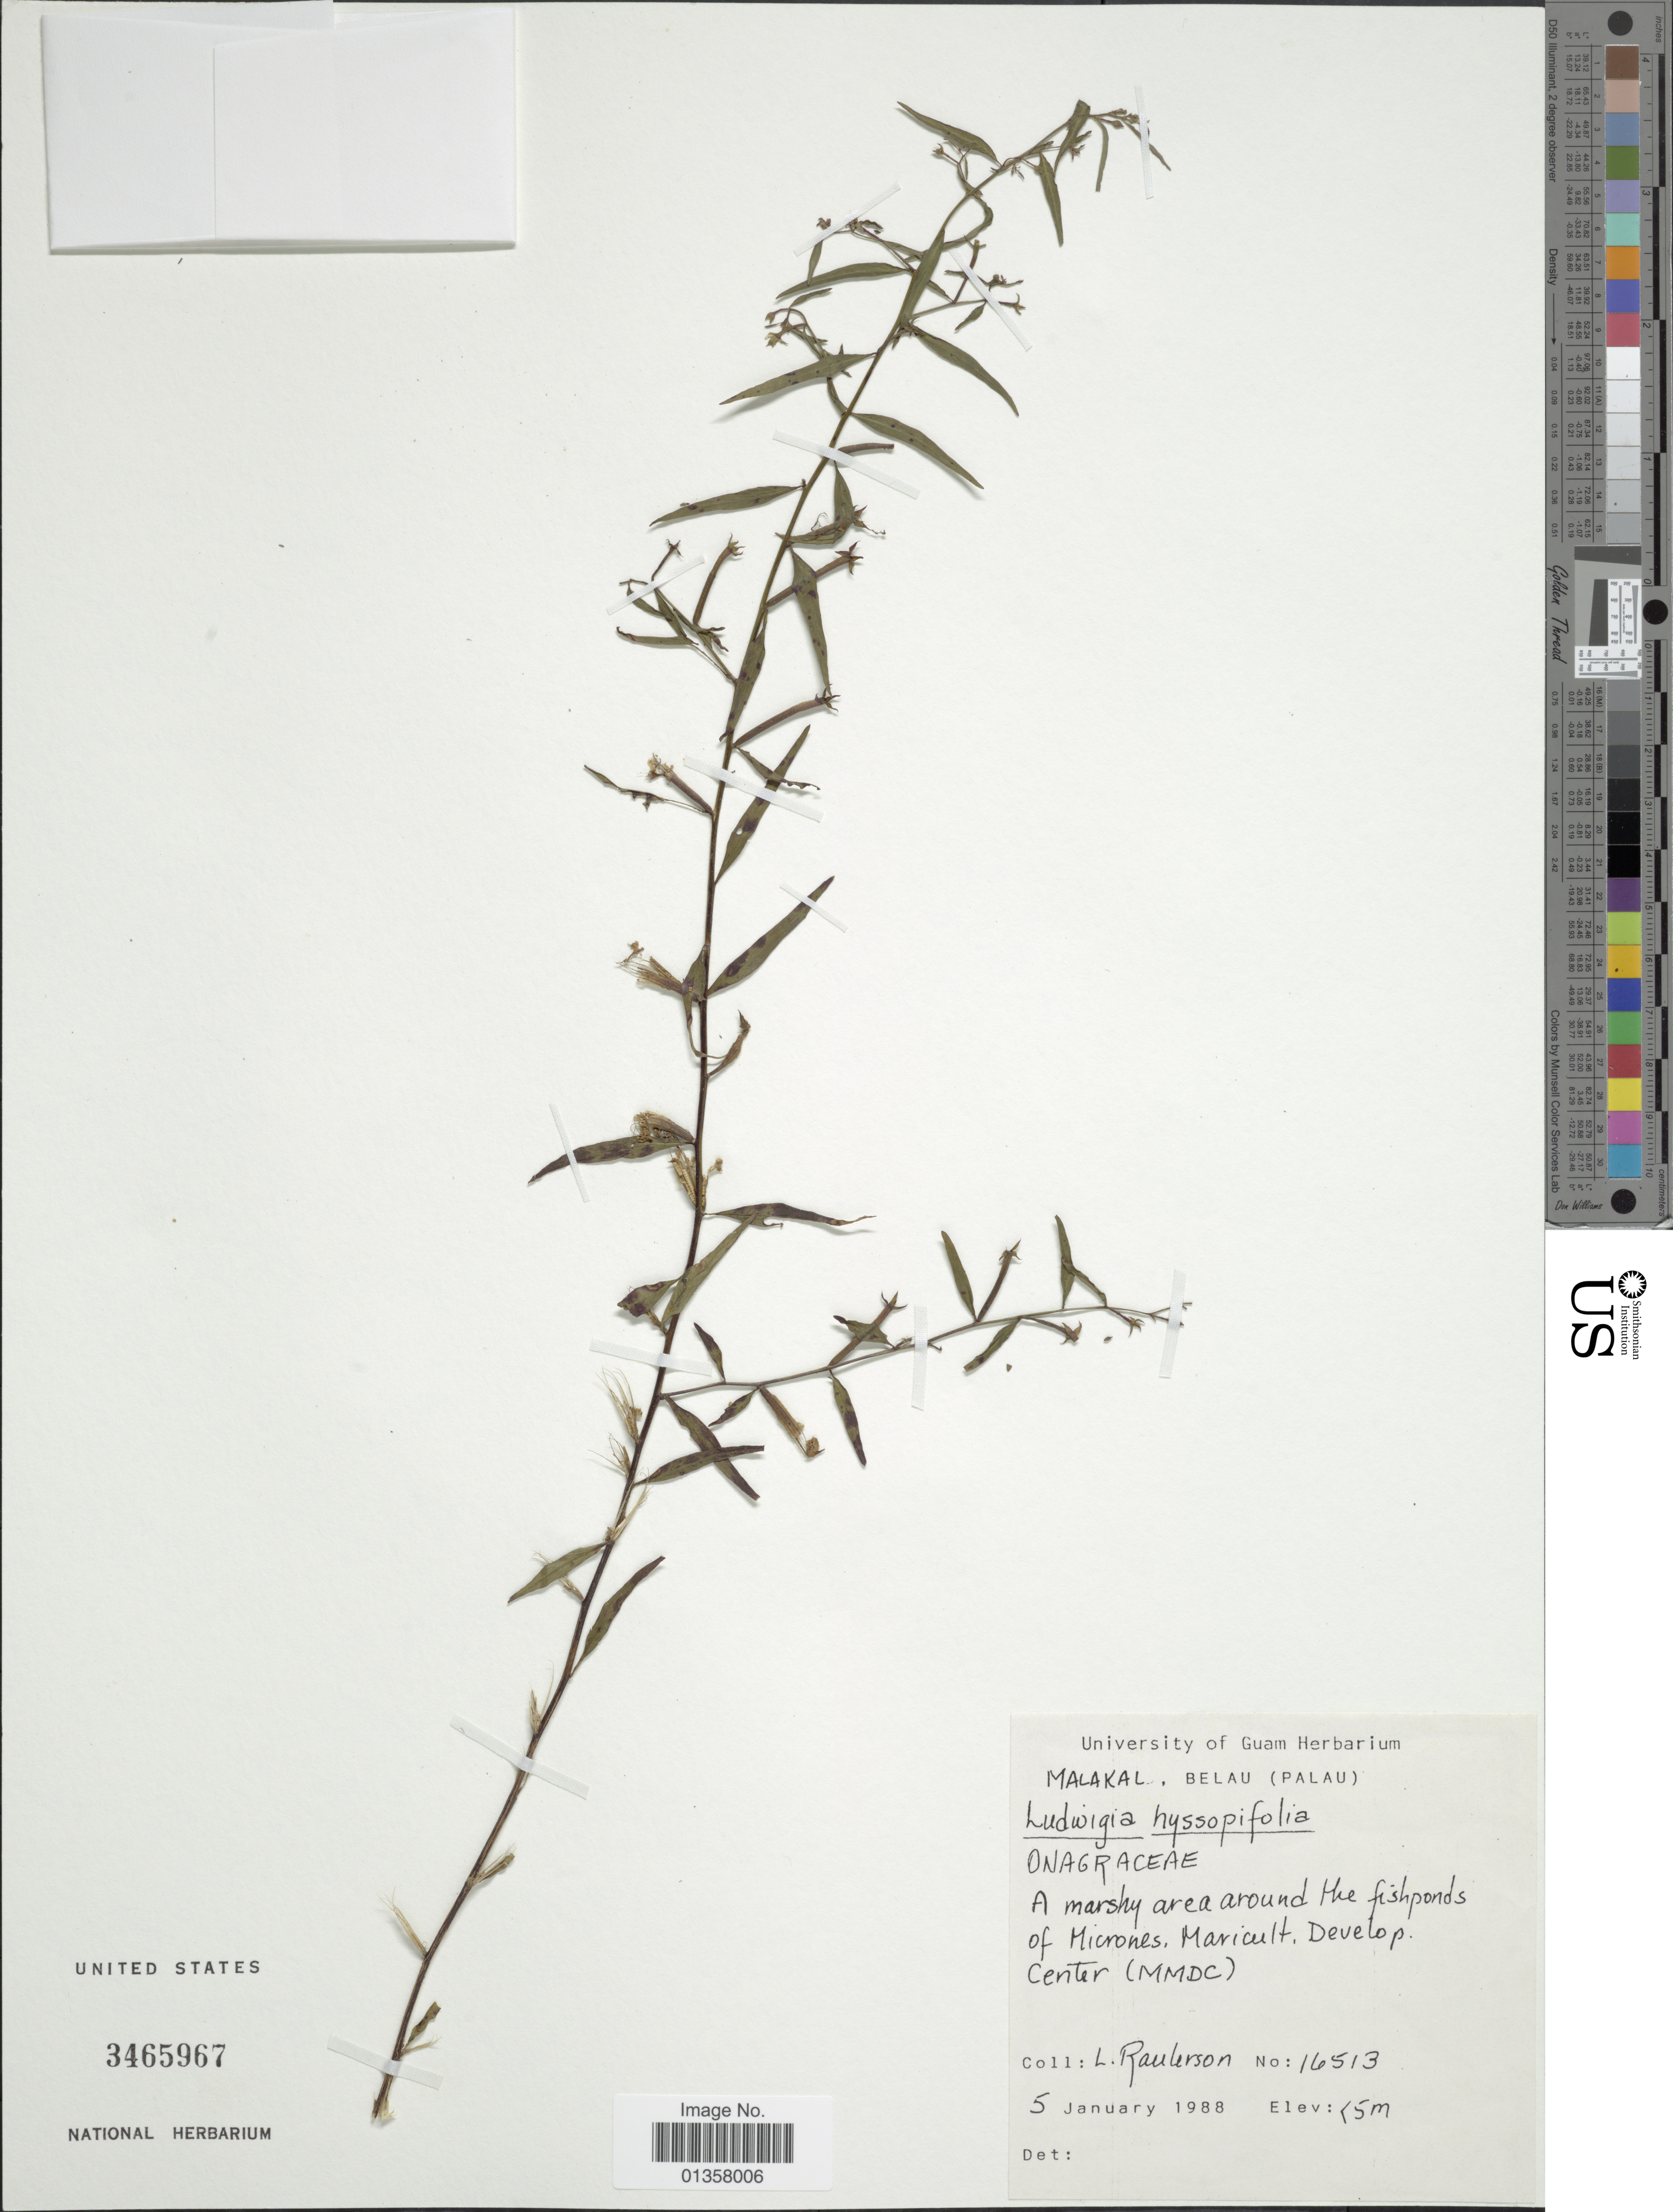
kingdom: Plantae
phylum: Tracheophyta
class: Magnoliopsida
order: Myrtales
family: Onagraceae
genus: Ludwigia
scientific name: Ludwigia hyssopifolia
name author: (G. Don) Exell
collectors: L. Raulerson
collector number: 16513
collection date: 1988-01-05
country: Palau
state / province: Koror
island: Ngemelachel [Malakal]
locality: Malakal, Belau. A marshy area around the fishponds of Micrones Maricult, Develop Center (MMDC)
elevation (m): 5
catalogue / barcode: US 3465967